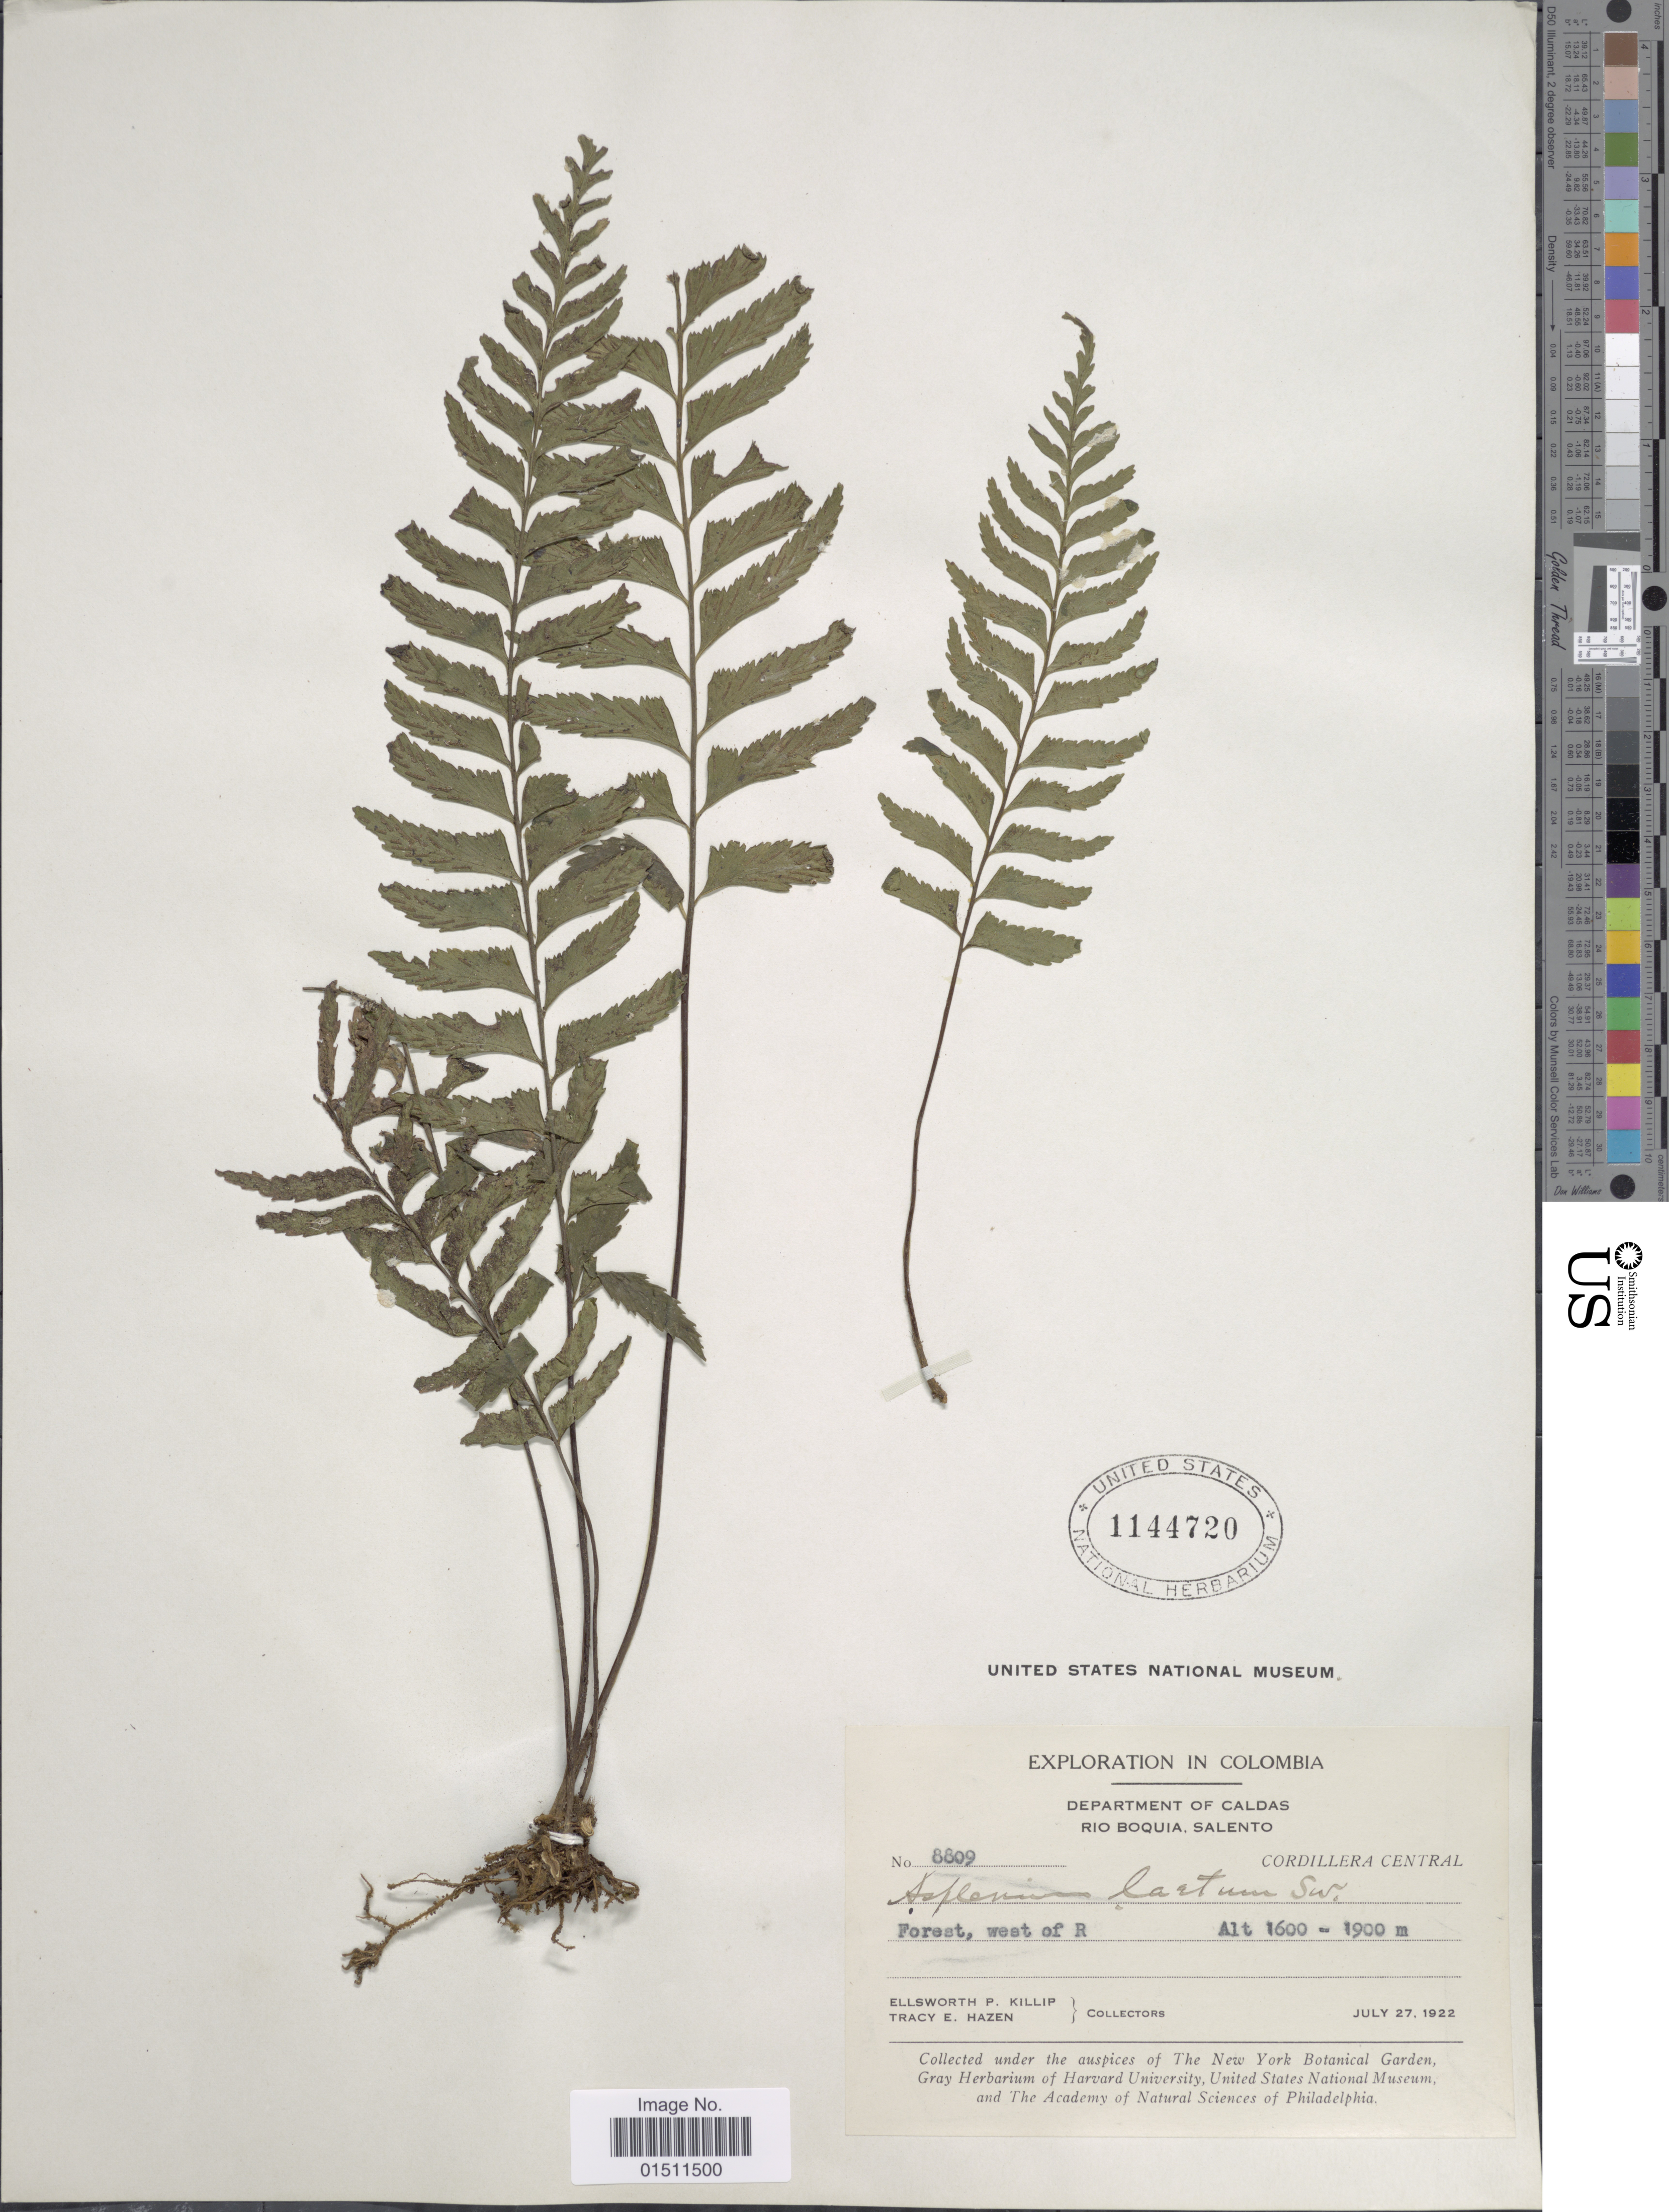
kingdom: Plantae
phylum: Tracheophyta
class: Polypodiopsida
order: Polypodiales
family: Aspleniaceae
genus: Asplenium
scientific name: Asplenium laetum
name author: Sw.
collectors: E. P. Killip & T. E. Hazen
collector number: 8809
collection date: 1922-07-27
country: Colombia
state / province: Caldas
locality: Department of Caldas, Rio Boquia, Salento, Cordillera Central, Forest west of R.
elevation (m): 1600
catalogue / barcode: US 1144720